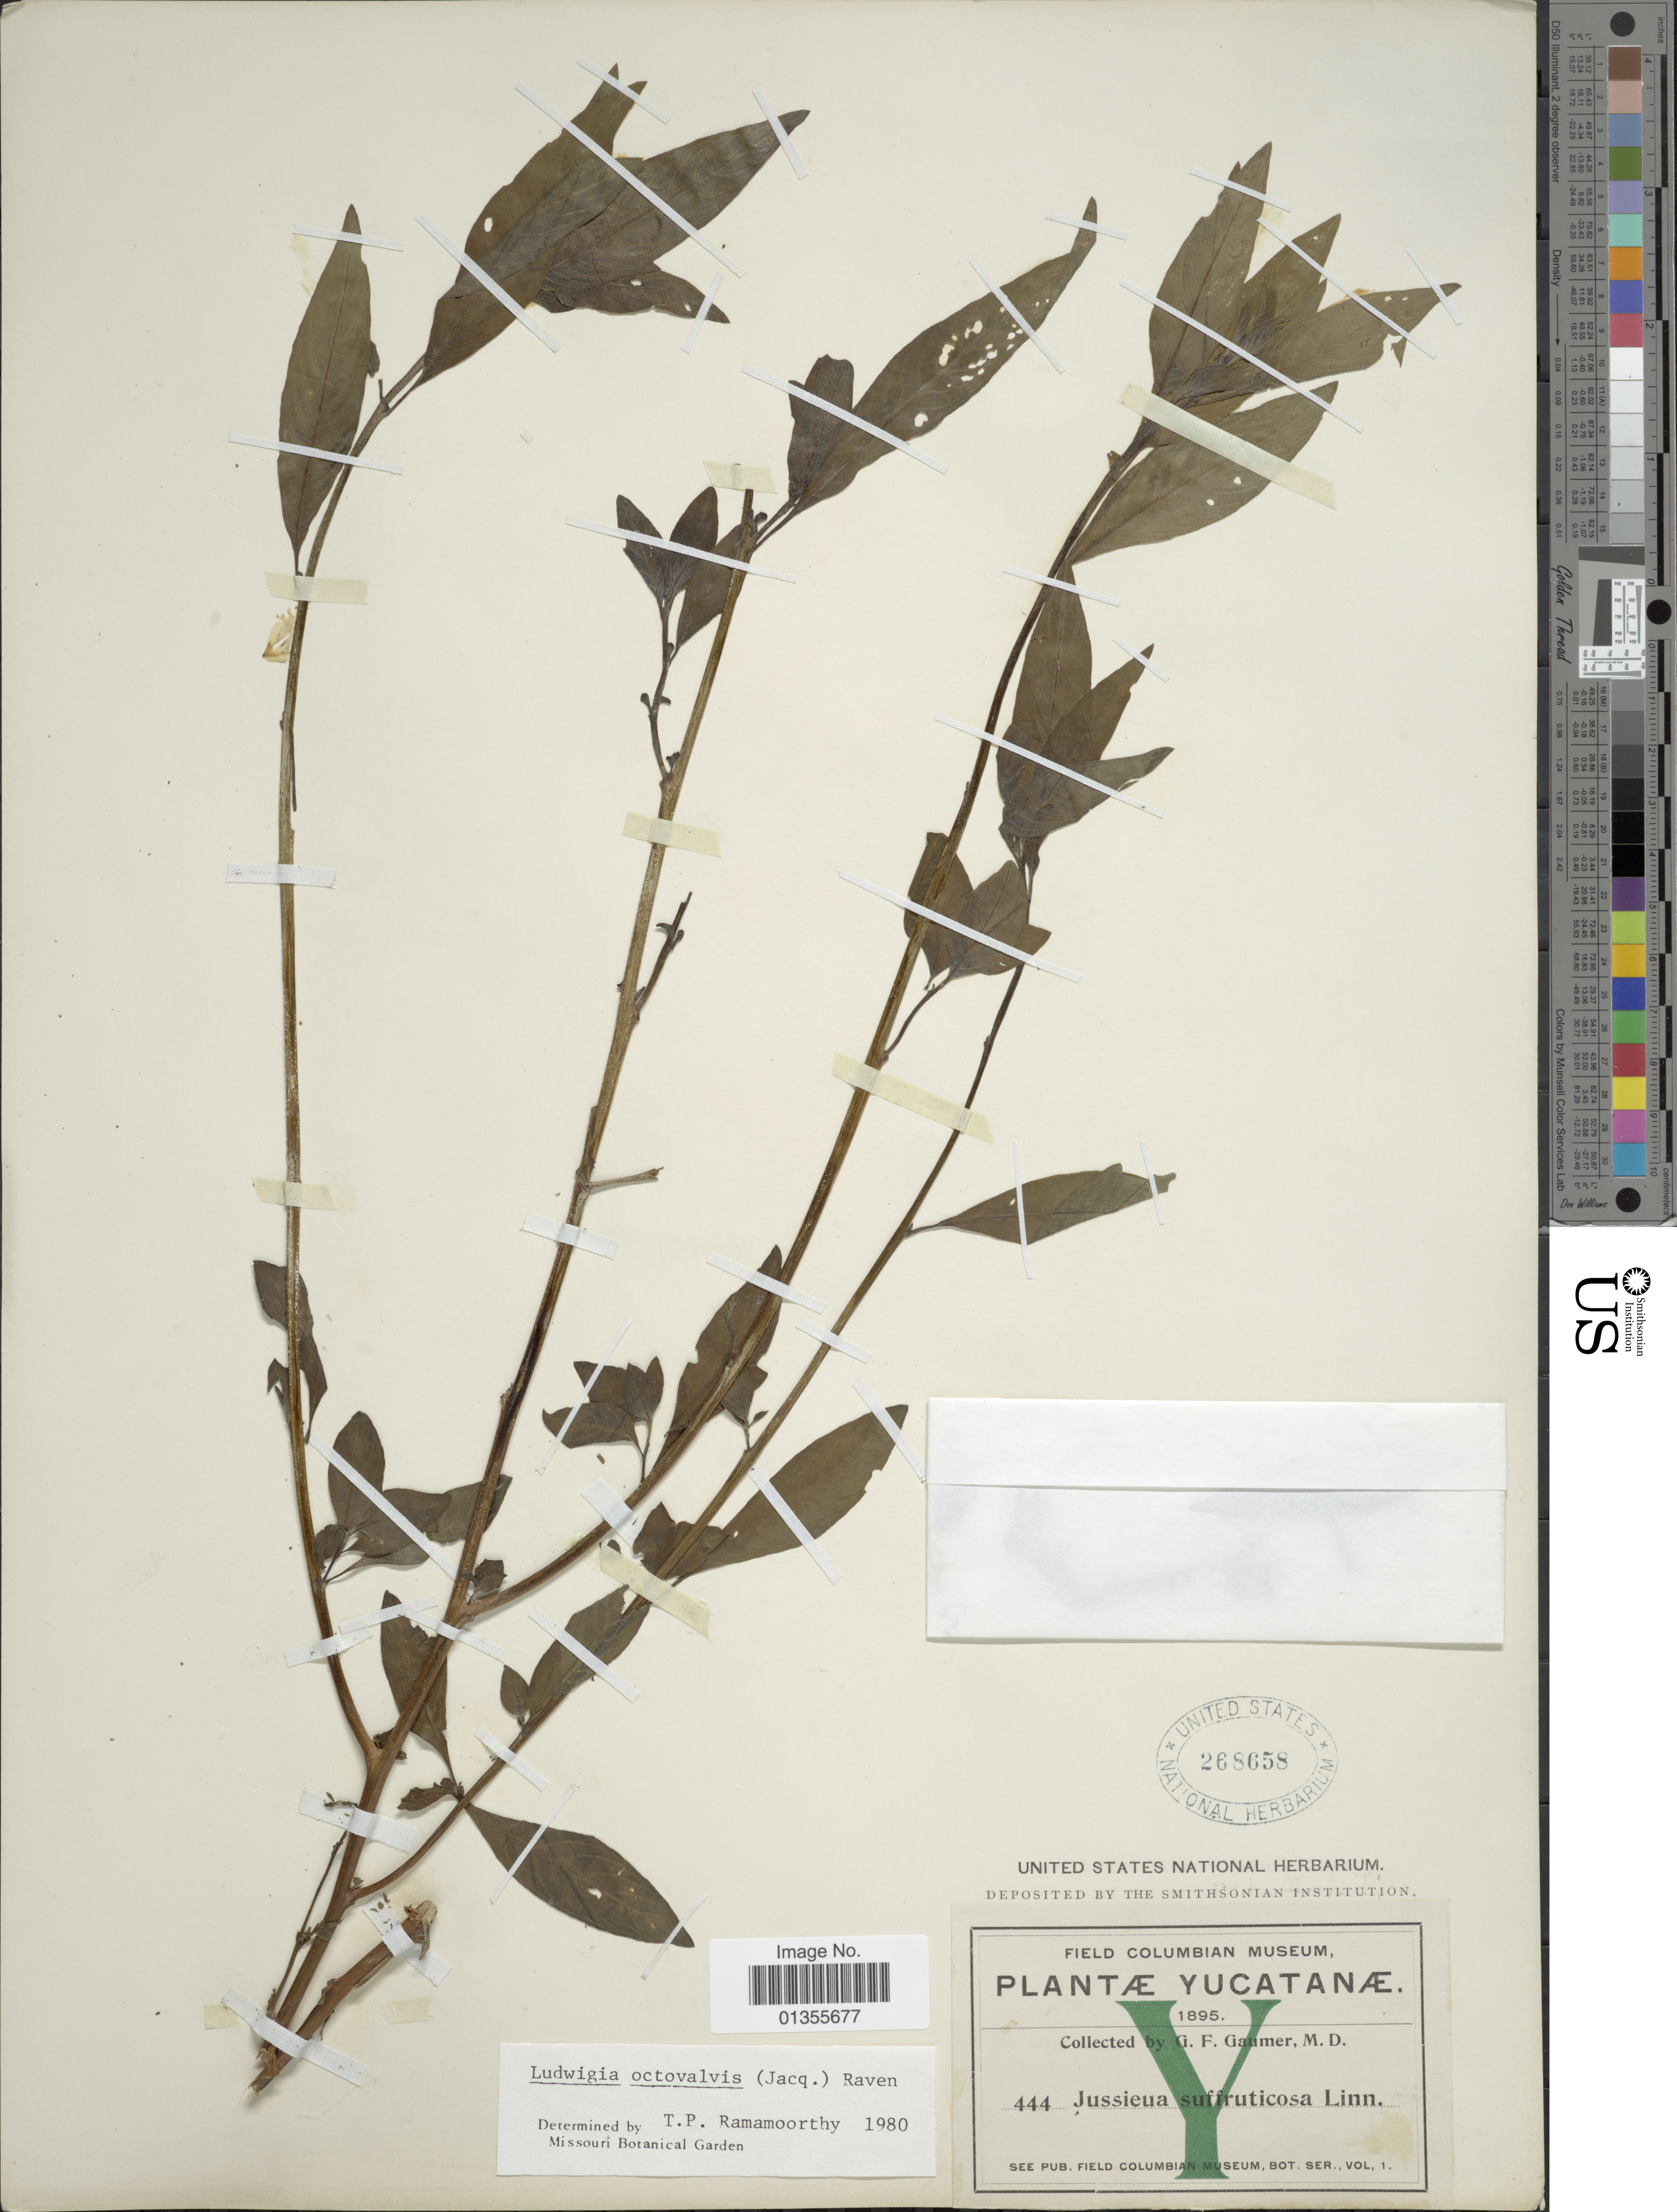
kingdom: Plantae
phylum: Tracheophyta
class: Magnoliopsida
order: Myrtales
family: Onagraceae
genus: Ludwigia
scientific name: Ludwigia octovalvis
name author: (Jacq.) P.H. Raven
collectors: G. F. Gaumer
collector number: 444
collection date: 1895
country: Mexico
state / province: Yucatán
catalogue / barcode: US 268658